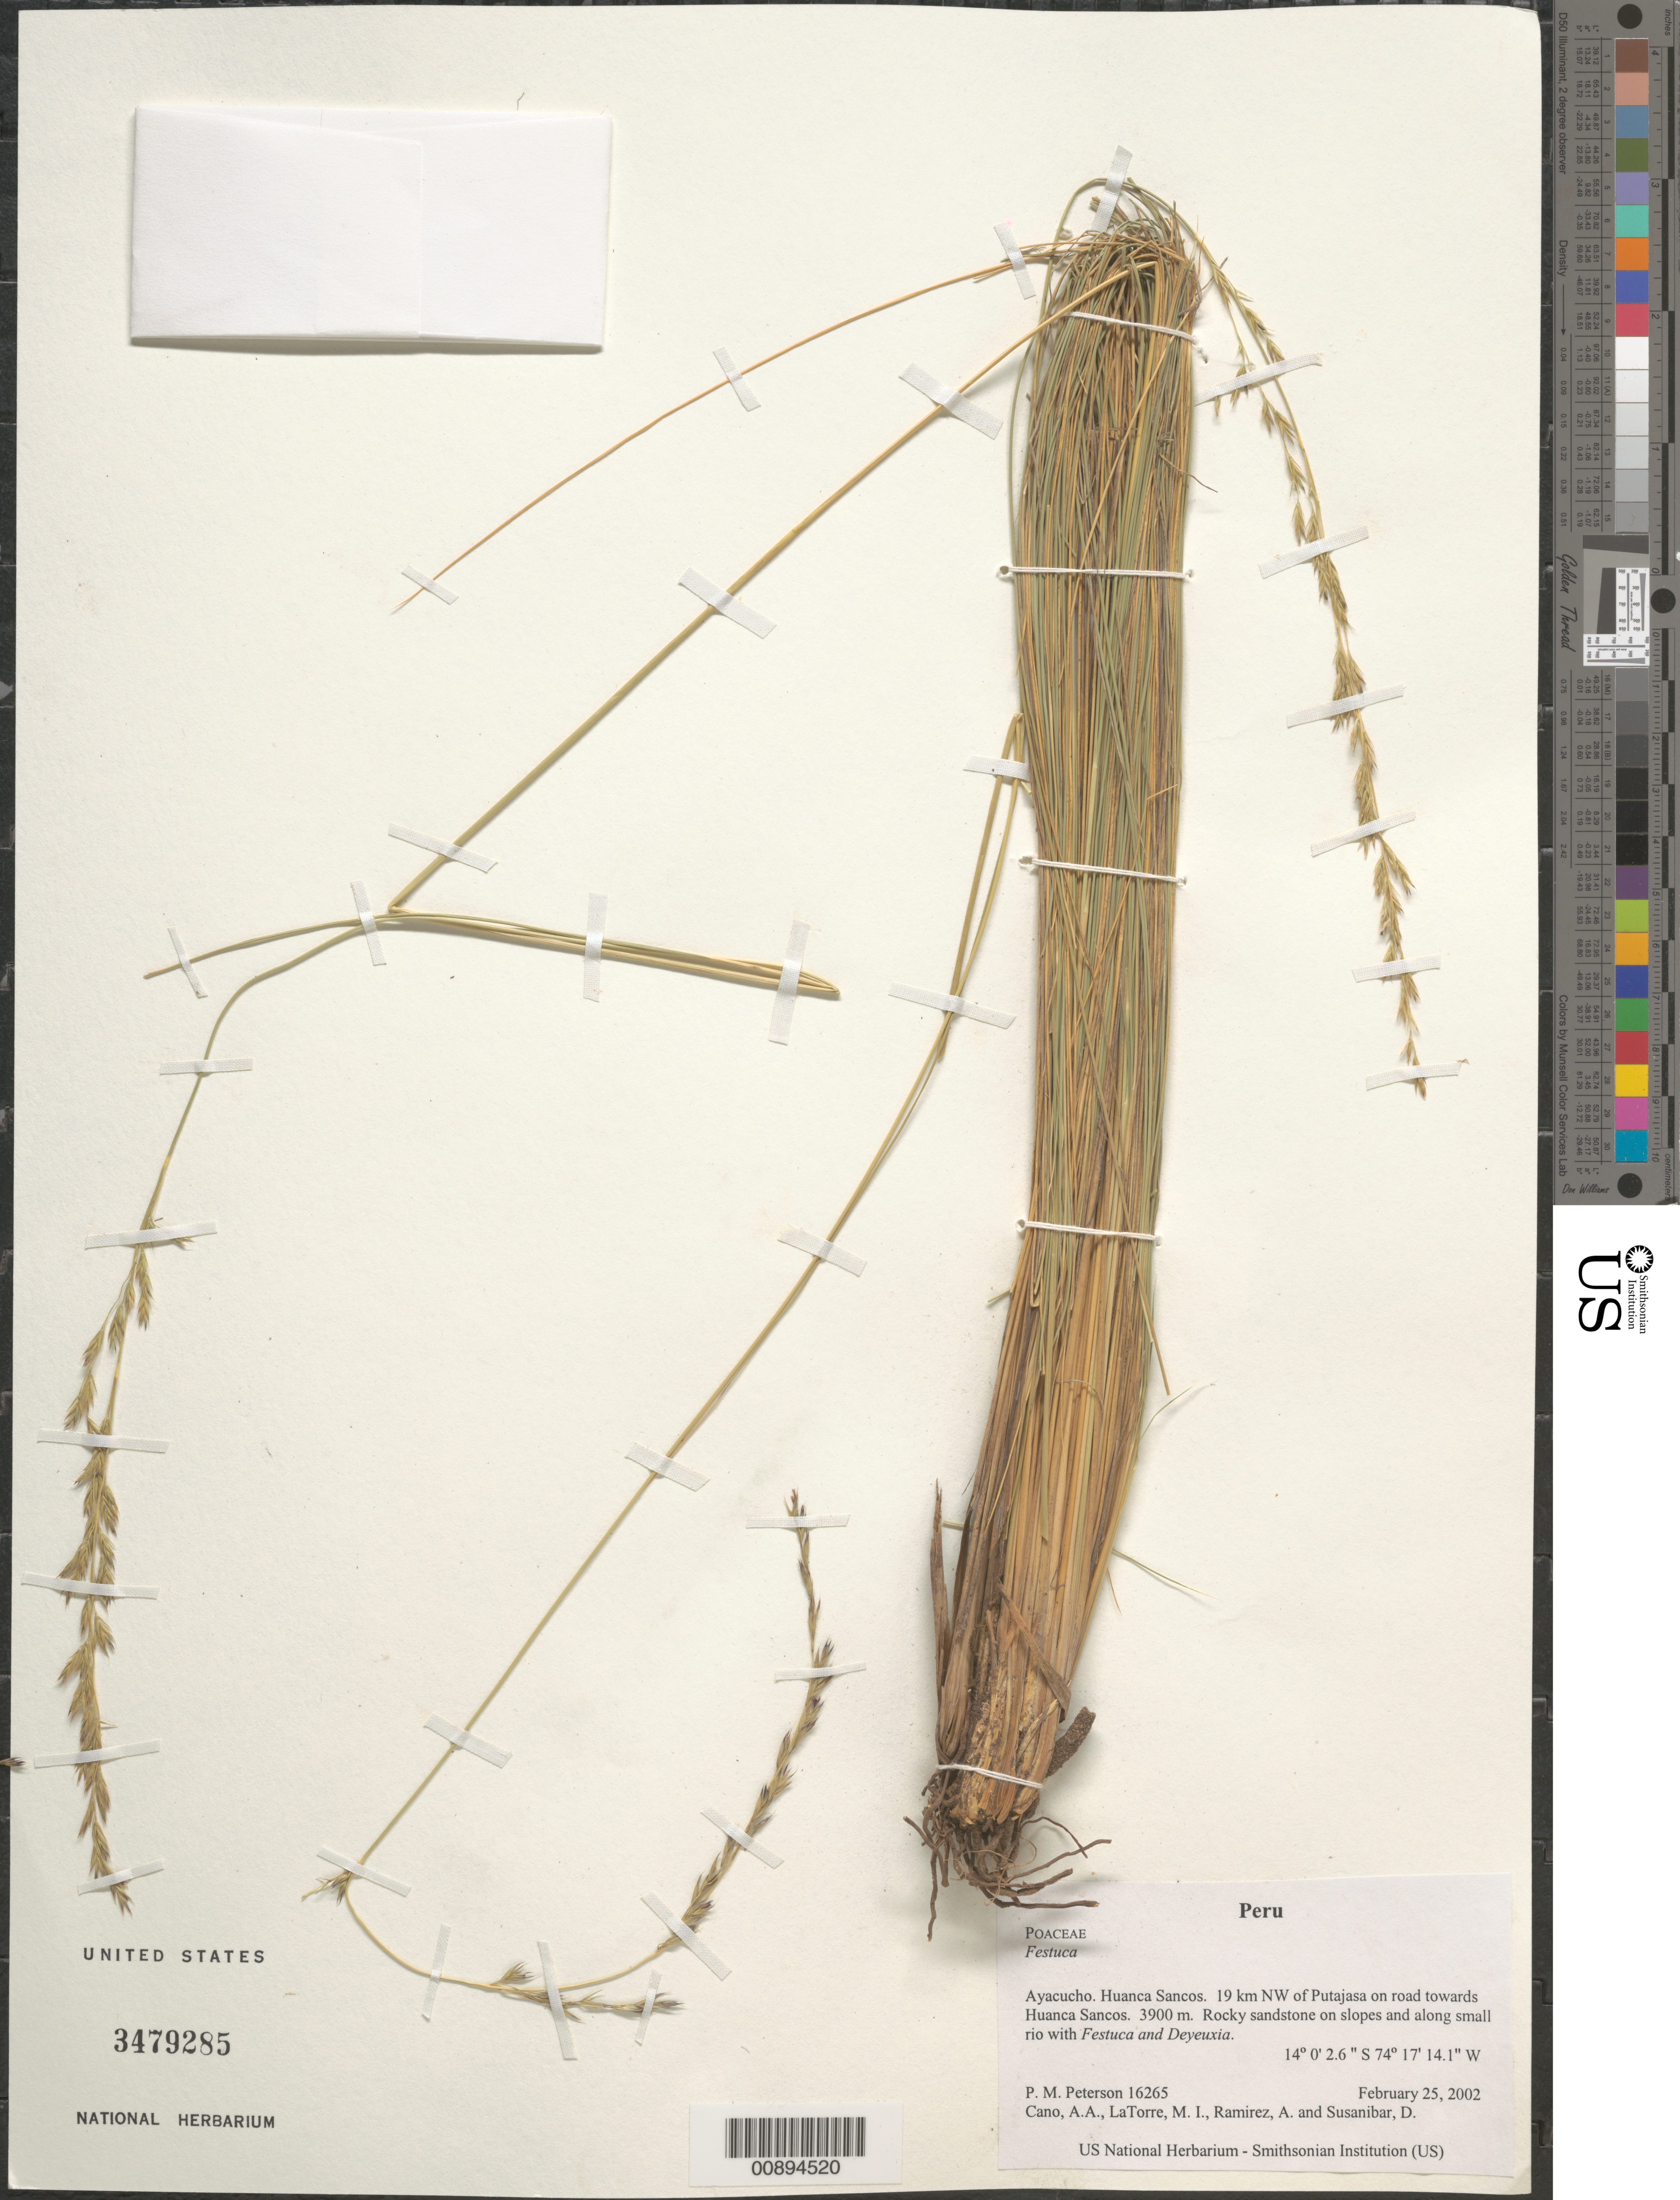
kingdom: Plantae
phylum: Tracheophyta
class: Liliopsida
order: Poales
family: Poaceae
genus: Festuca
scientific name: Festuca sp.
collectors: P. M. Peterson, A. Cano, M. I. La Torre, A. Ramírez & D. Susanibar Cruz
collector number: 16265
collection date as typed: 25 Feb 2002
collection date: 2002-02-25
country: Peru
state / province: Ayacucho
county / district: Huanca Sancos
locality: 19 km NW of Putajasa on road towards Huanca Sancos.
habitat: Rocky sandstone on slopes and along small rio with ~Festuca and Deyeuxia~.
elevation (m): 3900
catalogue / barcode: US 3479285